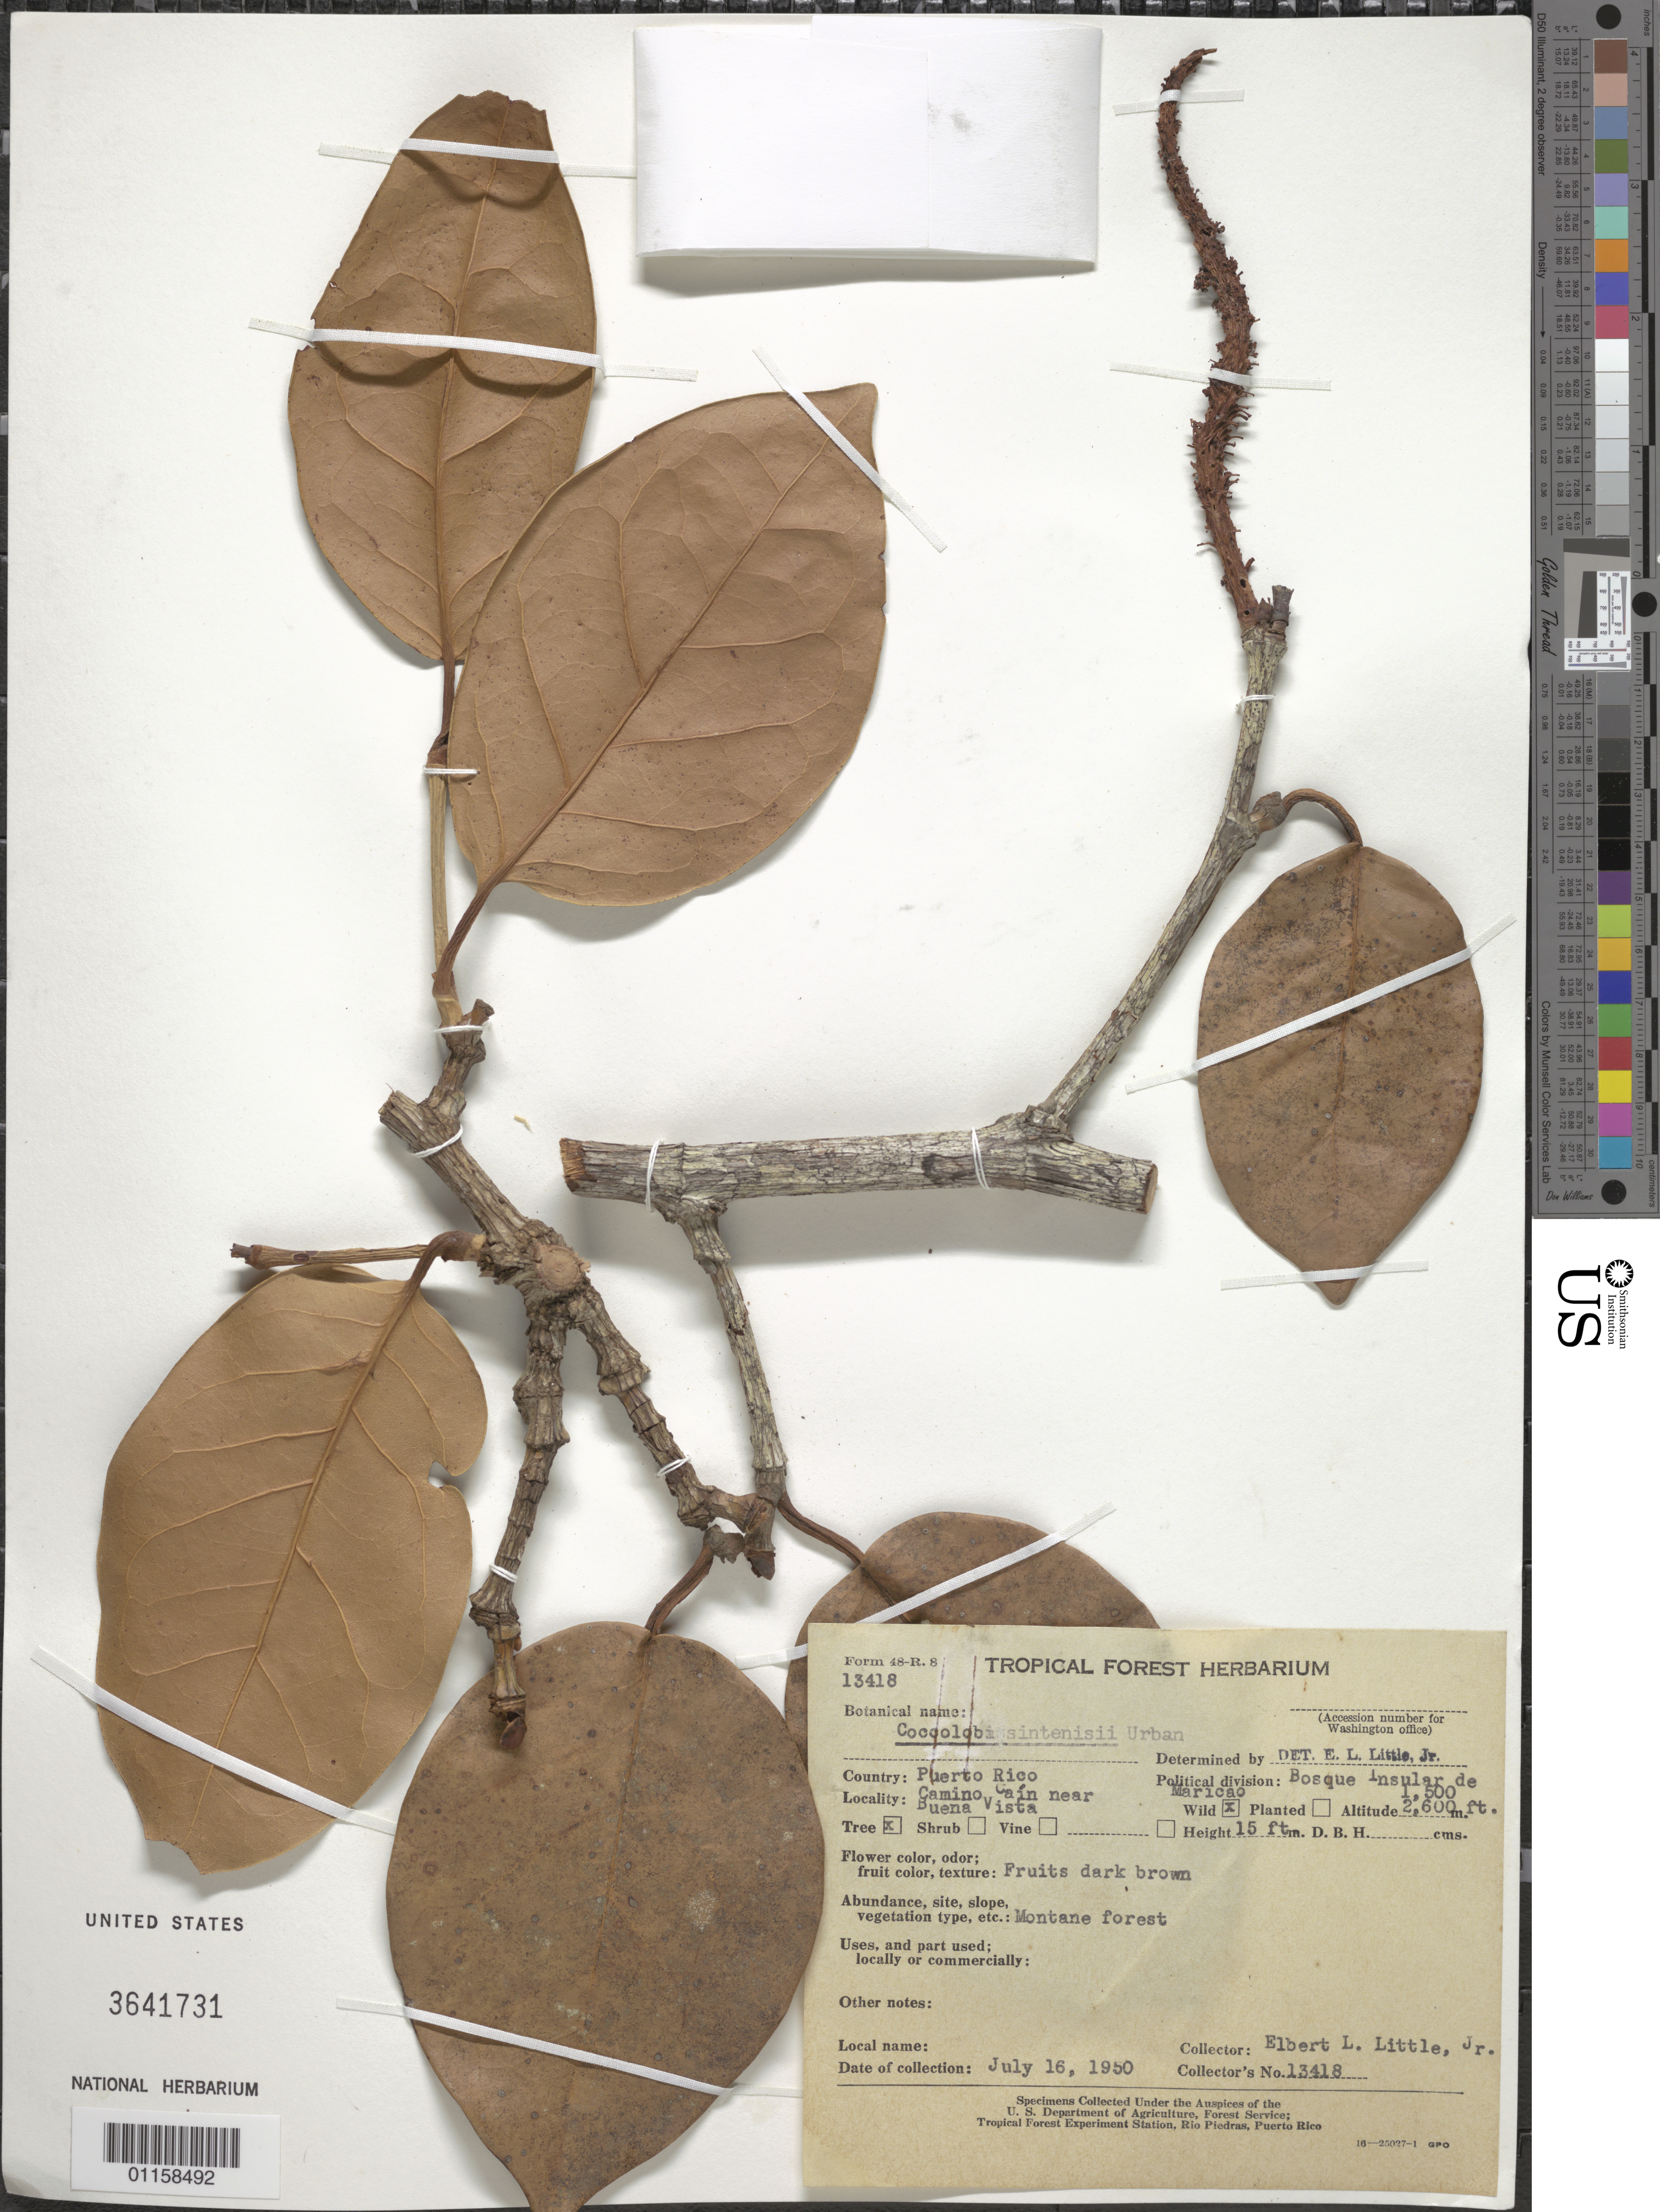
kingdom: Plantae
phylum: Tracheophyta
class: Magnoliopsida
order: Caryophyllales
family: Polygonaceae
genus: Coccoloba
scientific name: Coccoloba sintenisii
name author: Urb.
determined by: Little, Elbert L., Jr., (FSSR), United States Department of Agriculture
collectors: E. L. Little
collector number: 13418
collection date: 1950-07-16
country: Puerto Rico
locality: Bosque Insular de Maricao; Camino Caín, near Buena Vista.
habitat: Montane forest.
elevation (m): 457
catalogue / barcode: US 3641731